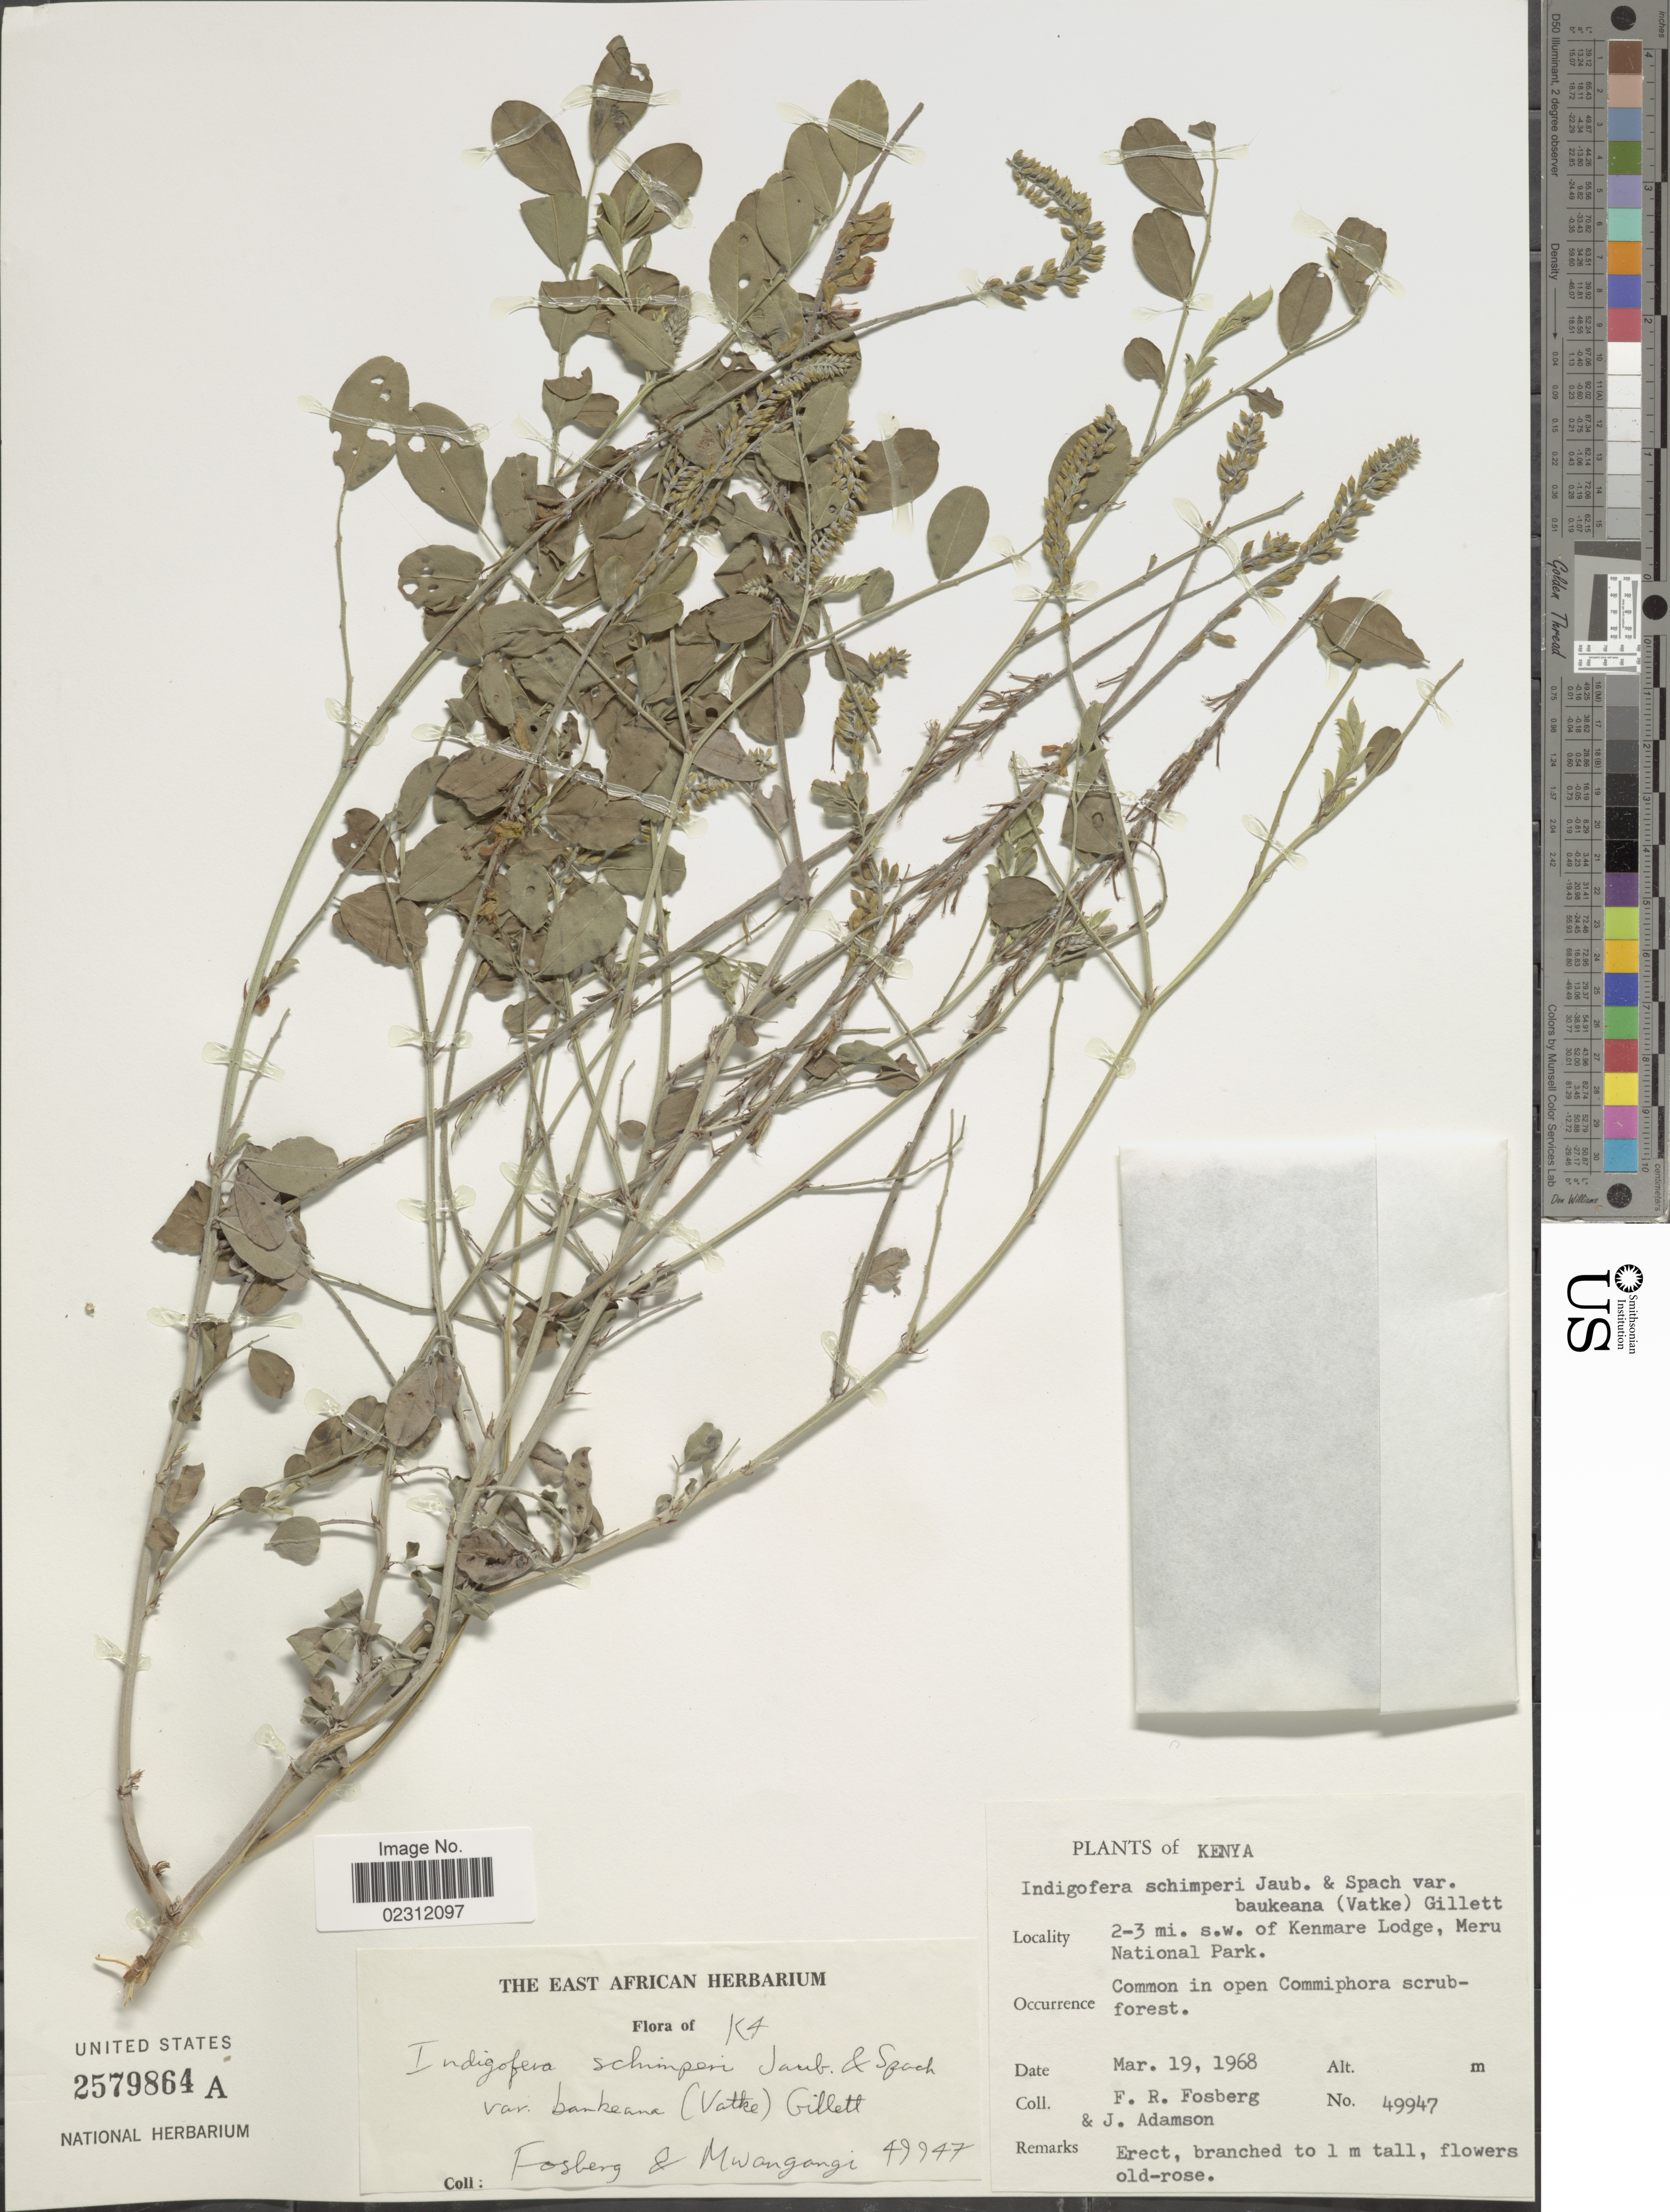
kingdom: Plantae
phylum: Tracheophyta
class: Magnoliopsida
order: Fabales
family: Fabaceae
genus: Indigofera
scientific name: Indigofera schimperi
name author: Jaub. & Spach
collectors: F. R. Fosberg & J. Adamson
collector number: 49947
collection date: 1968-03-19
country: Kenya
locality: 2-3 mi s.w. of Kenmare Lodge, Meru National Park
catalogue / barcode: US 2579864A